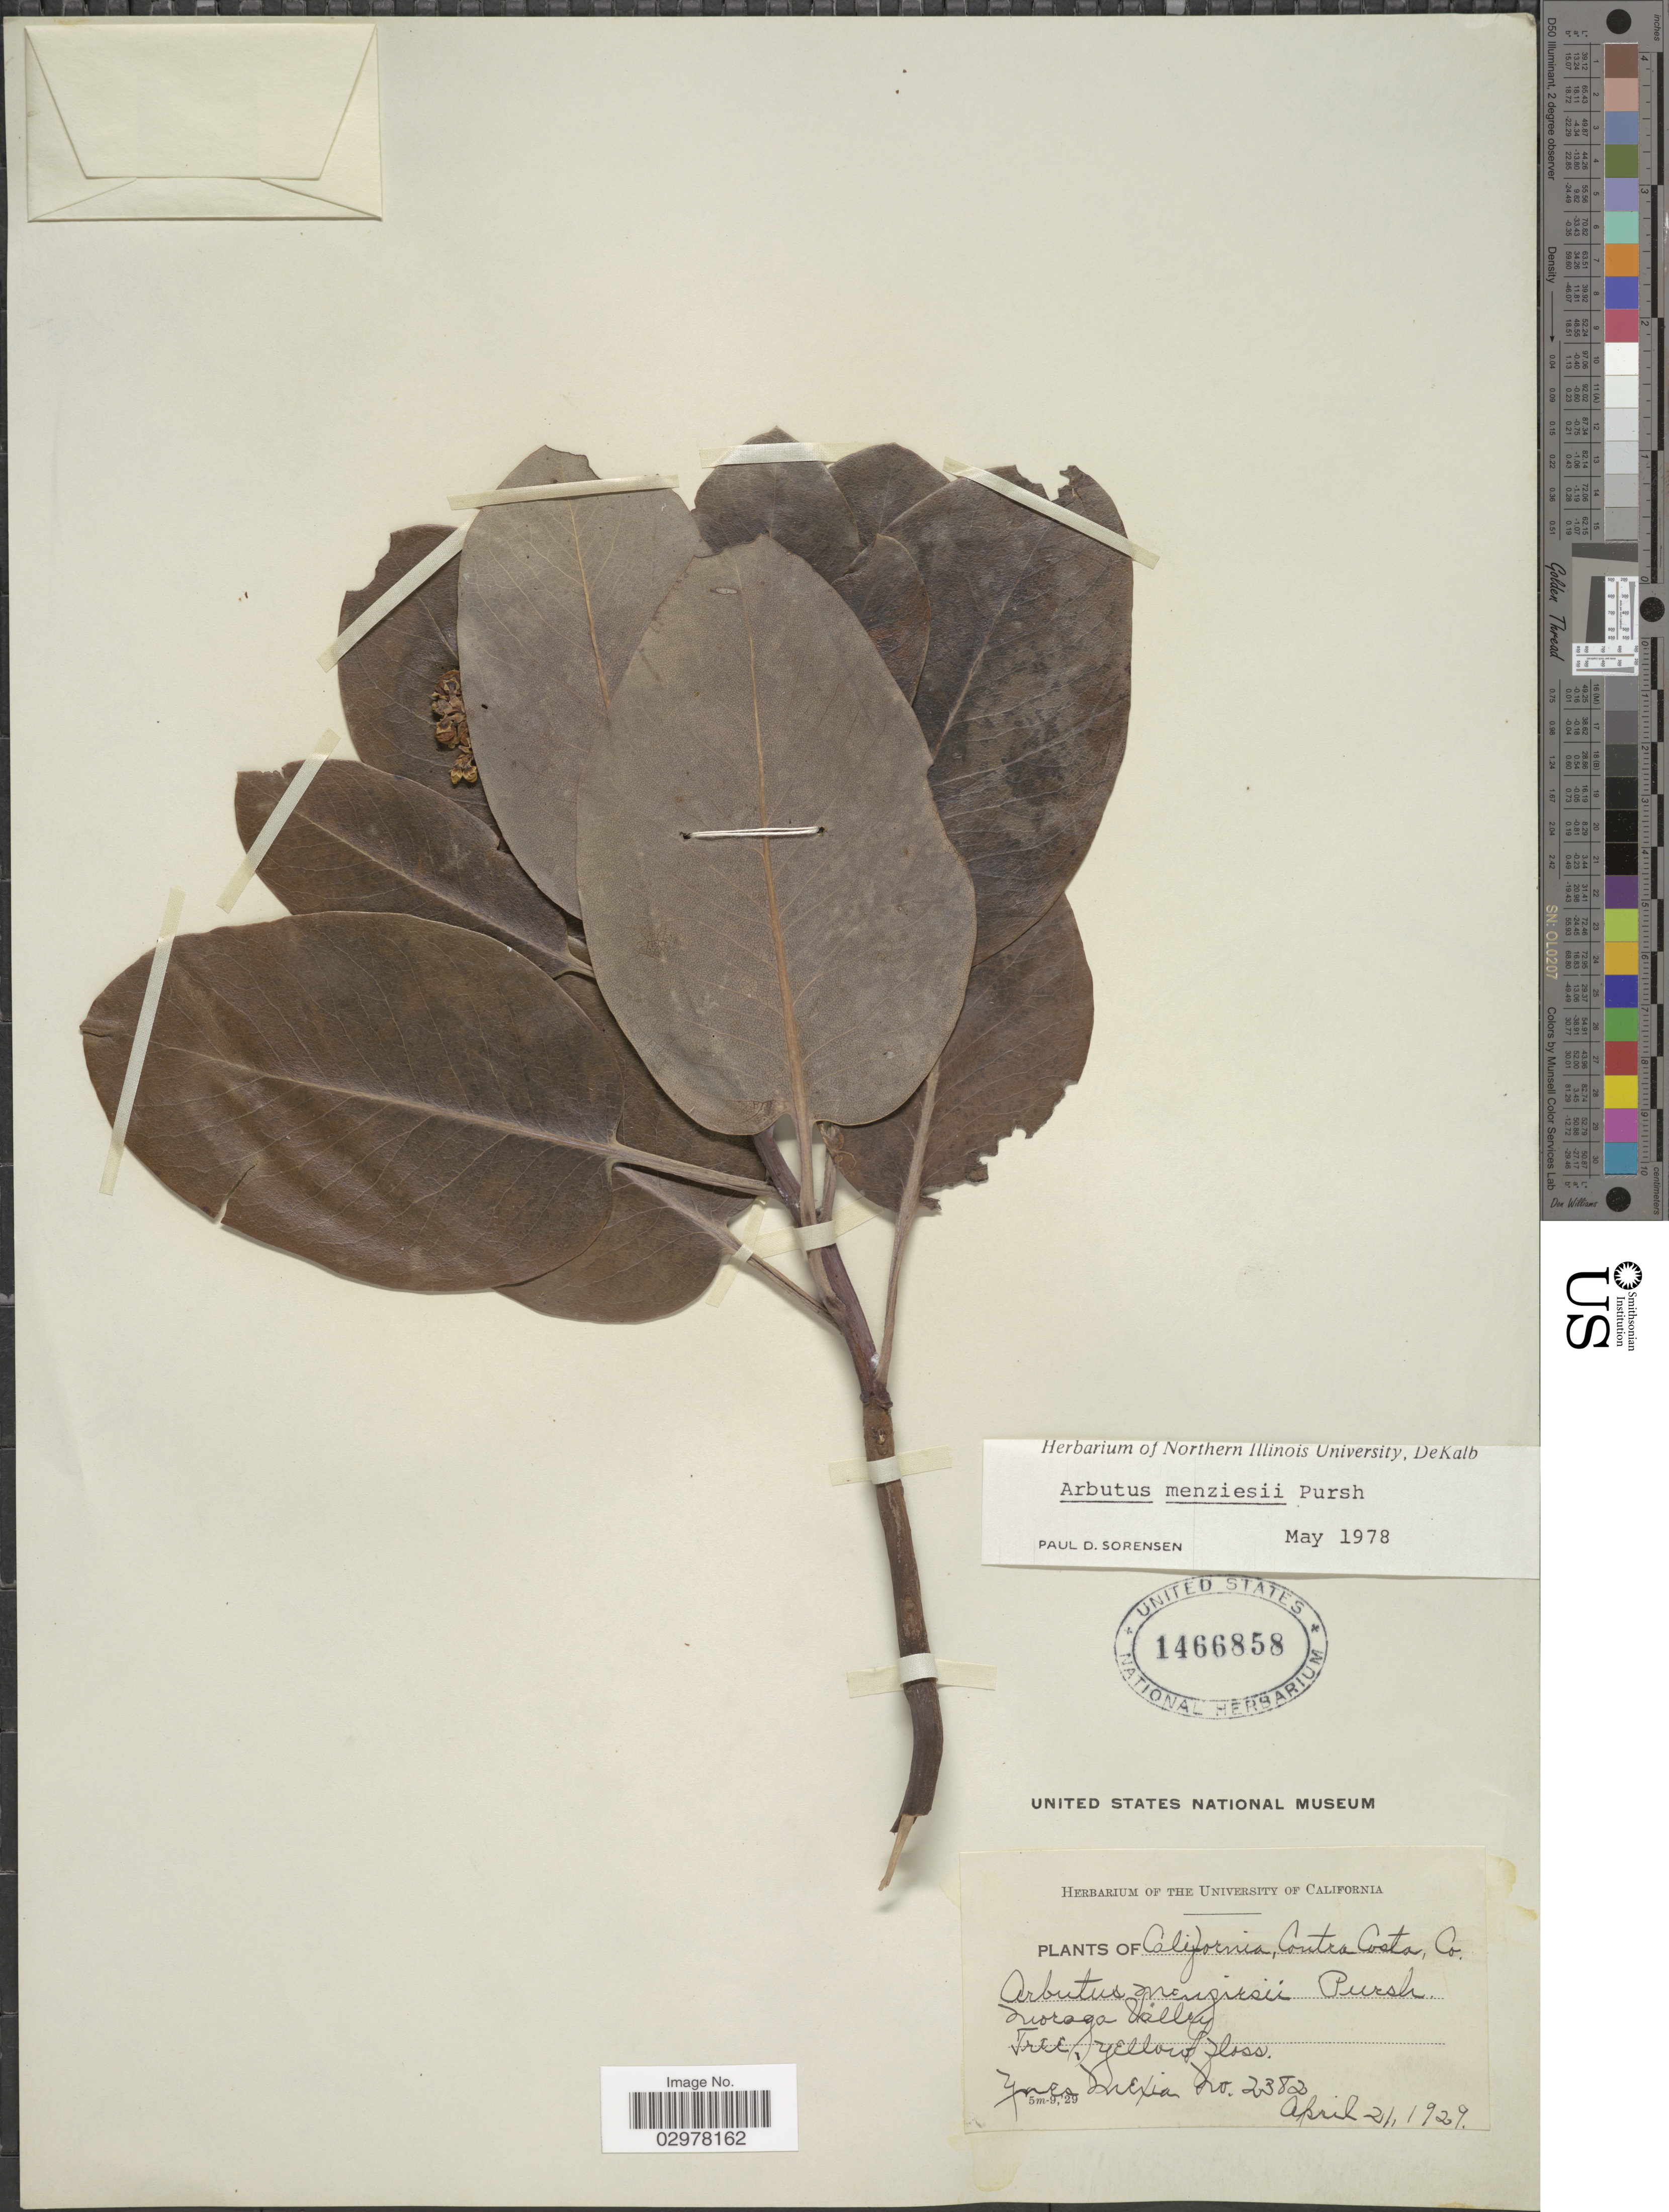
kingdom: Plantae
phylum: Tracheophyta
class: Magnoliopsida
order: Ericales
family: Ericaceae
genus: Arbutus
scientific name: Arbutus menziesii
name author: Pursh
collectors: Y. Mexia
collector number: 2382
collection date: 1929-04-21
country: United States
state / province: California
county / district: Contra Costa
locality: Contra Costa Co. Moraga Valley.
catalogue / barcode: US 1466858